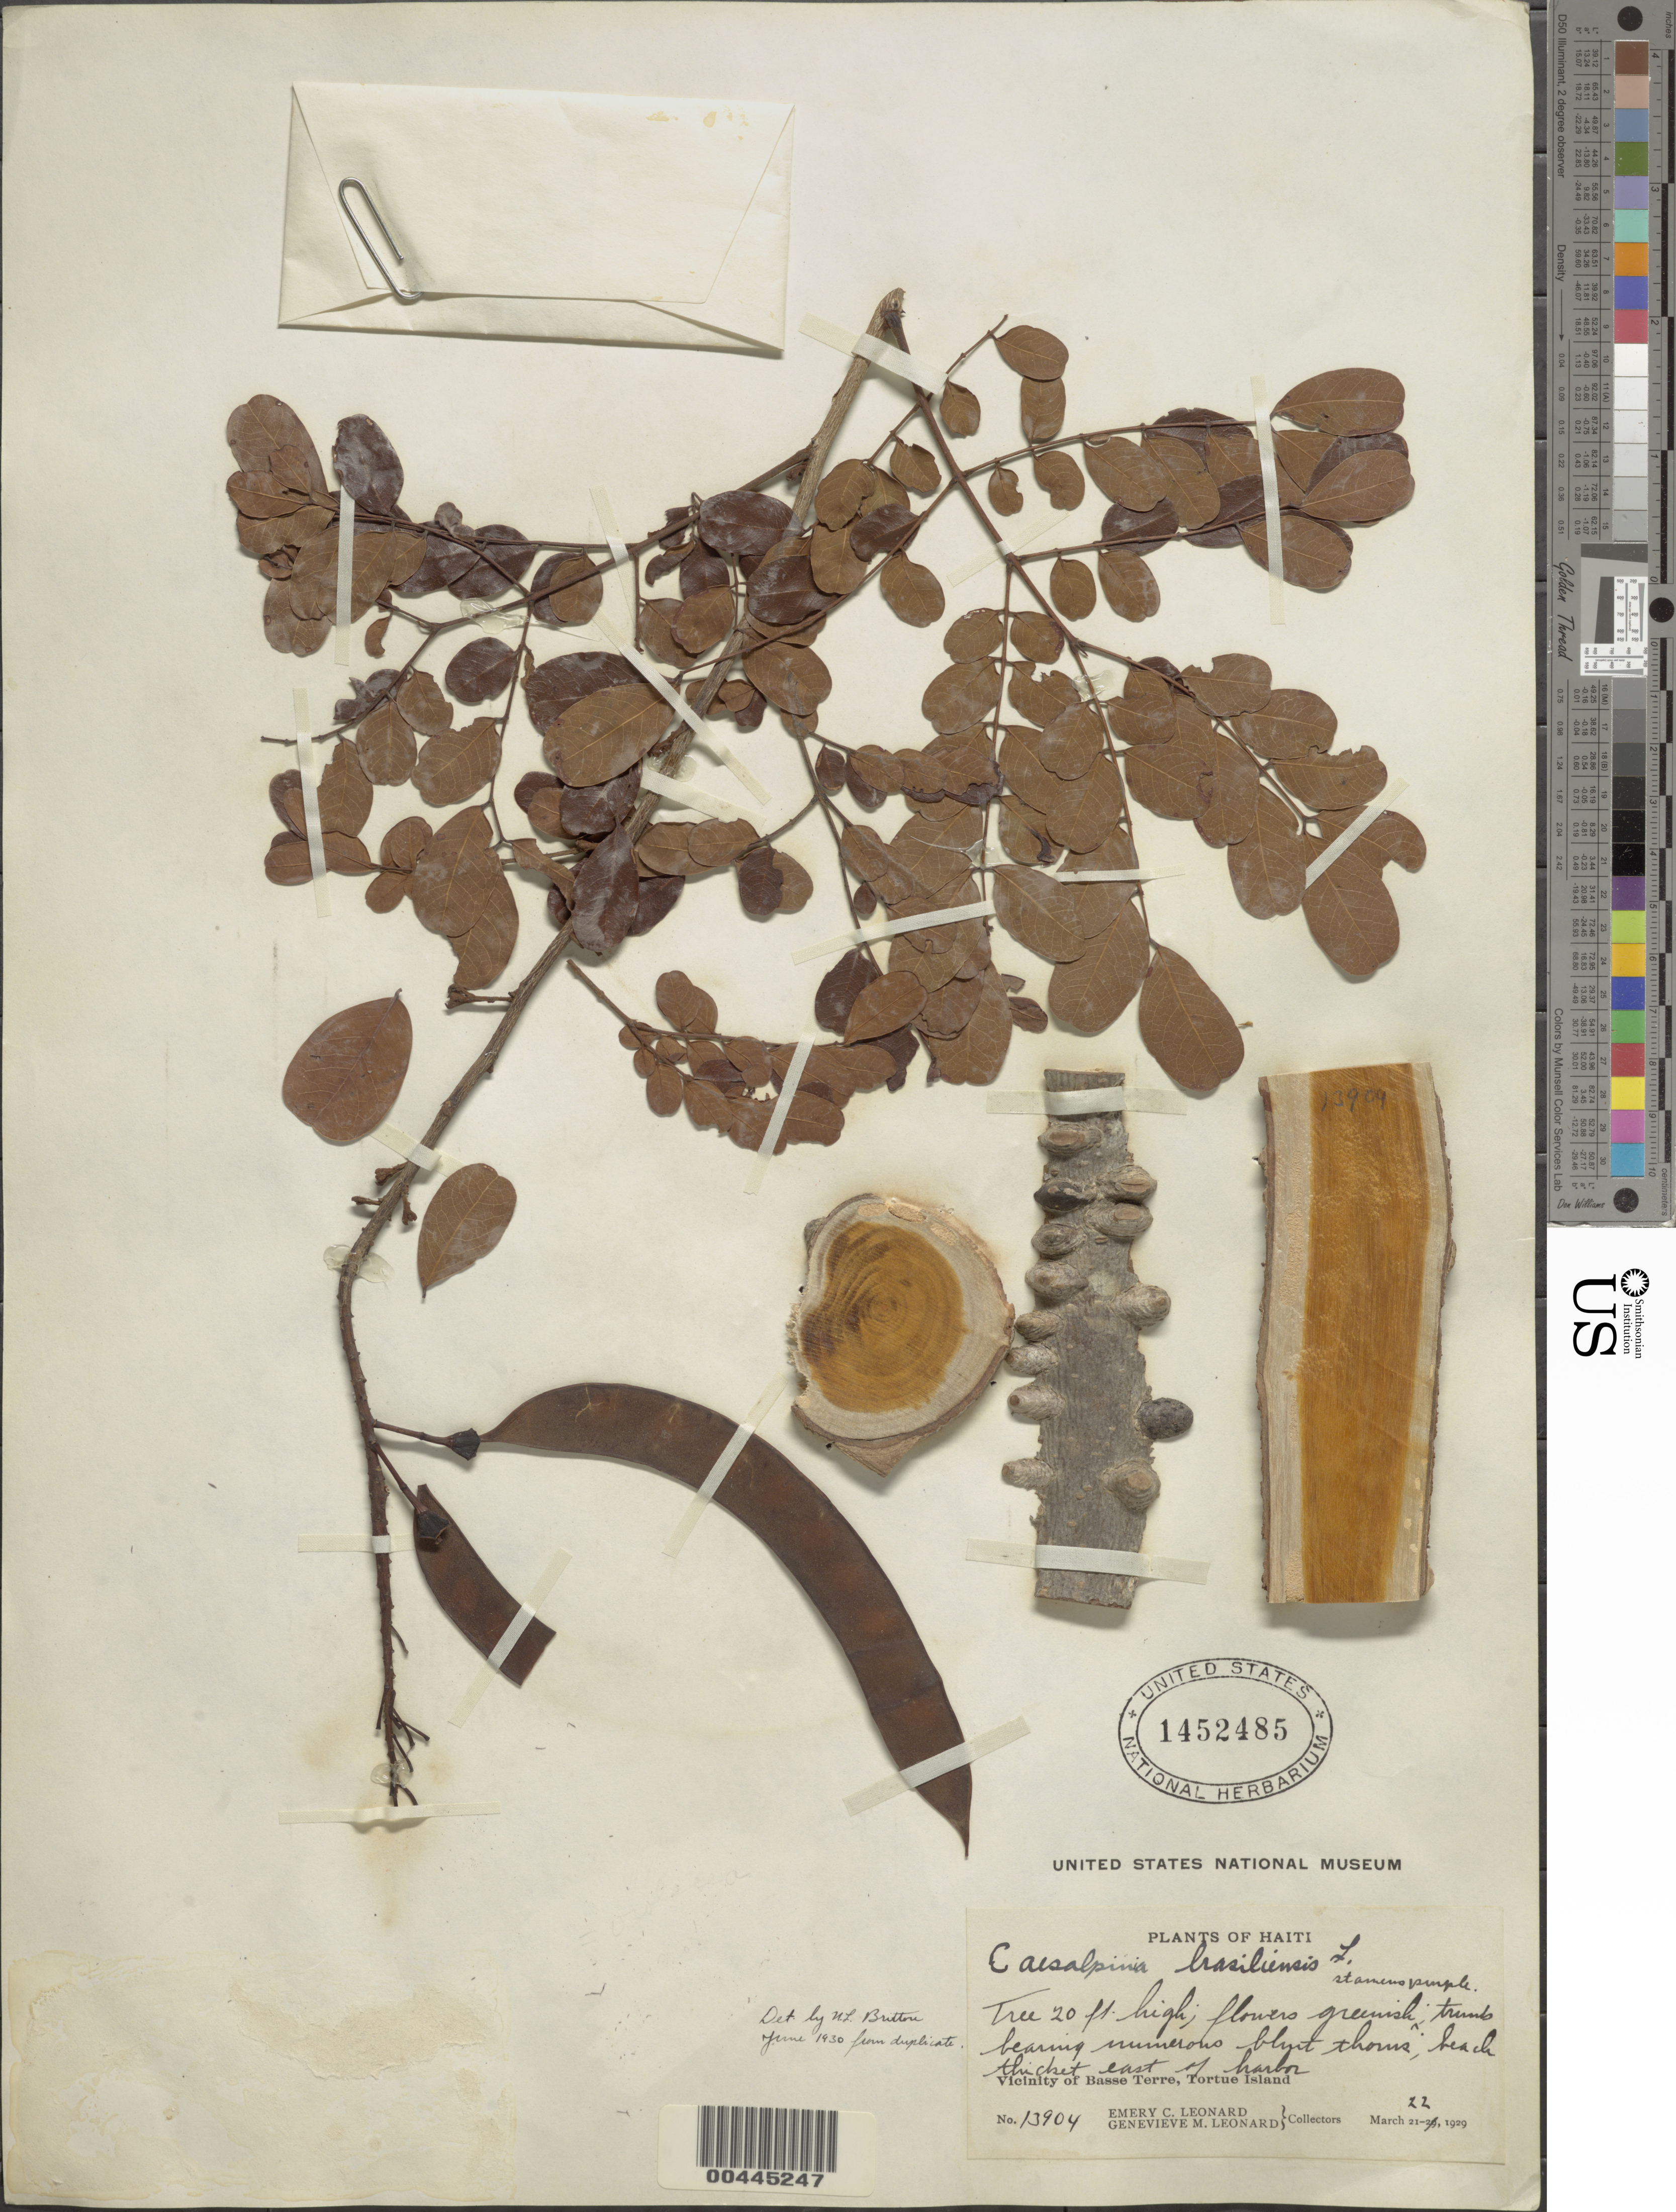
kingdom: Plantae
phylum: Tracheophyta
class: Magnoliopsida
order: Fabales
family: Fabaceae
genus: Caesalpinia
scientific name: Caesalpinia brasiliensis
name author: L.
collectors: E. C. Leonard & G. M. Leonard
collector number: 13904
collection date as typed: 21 Mar 1929 and 22 Mar 1929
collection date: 1929-03-21,1929-03-22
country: Haiti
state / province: Nord-Ouest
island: Tortuga Island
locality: Basse terre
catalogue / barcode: US 1452485